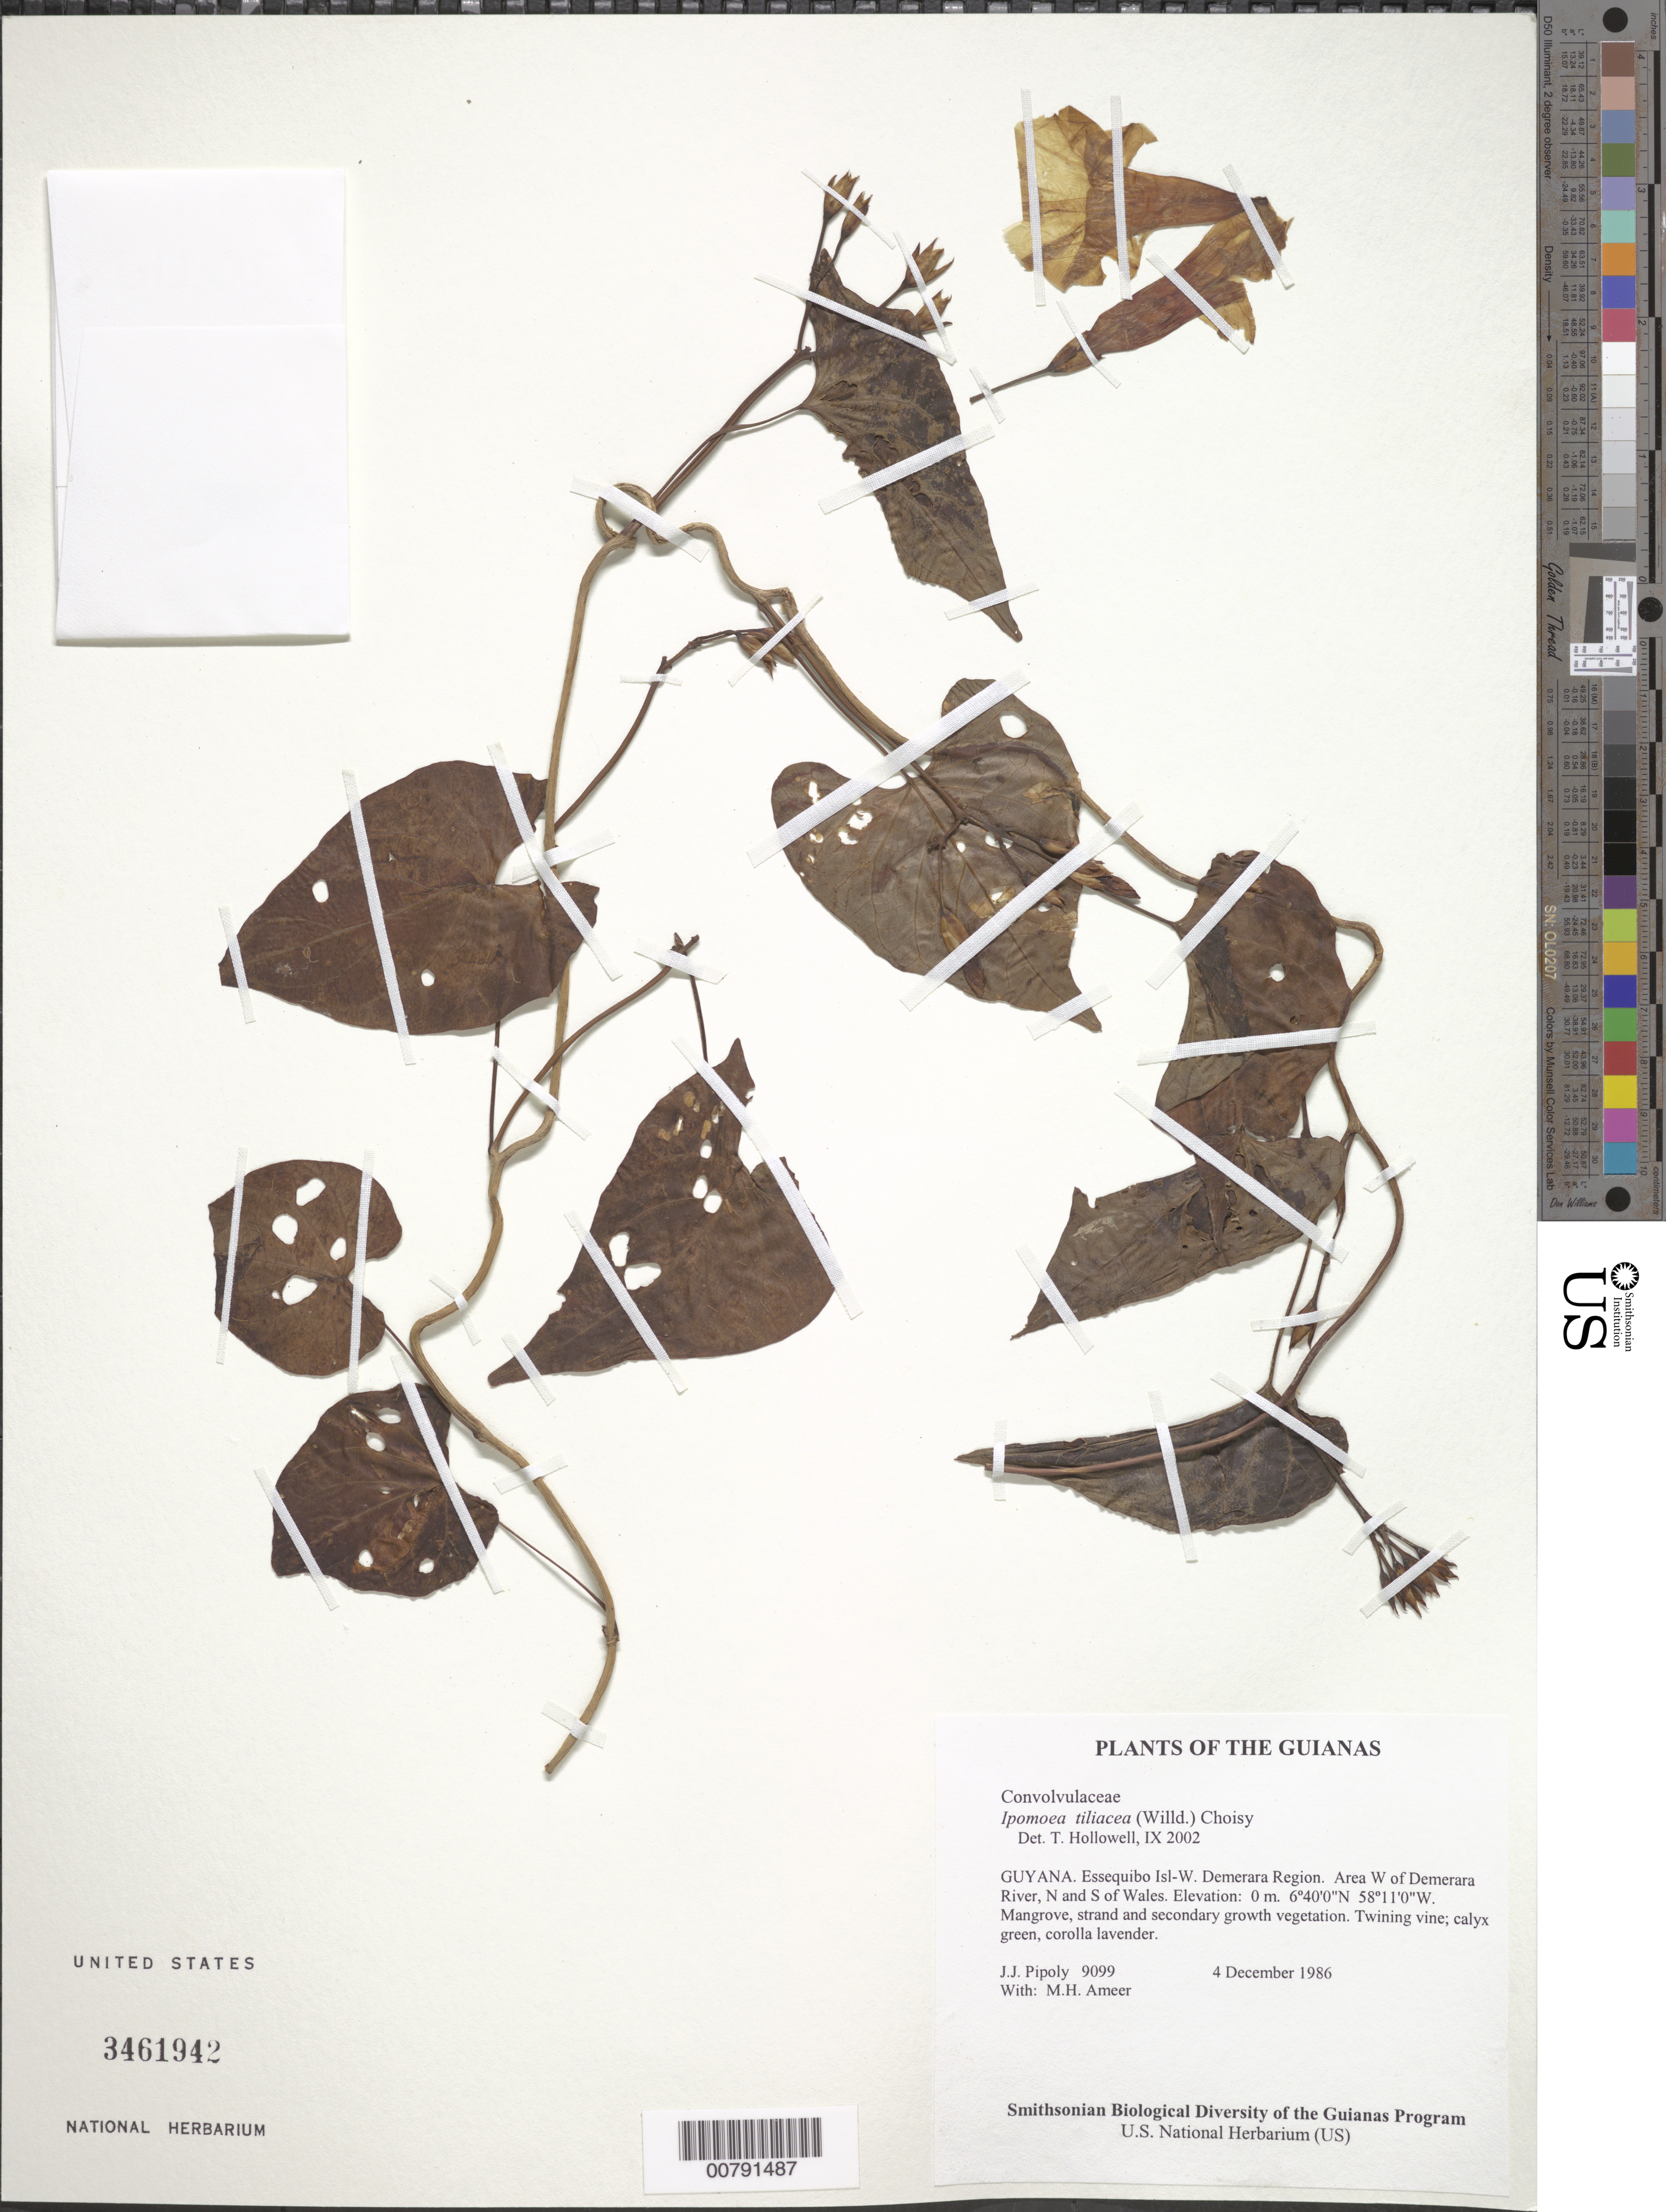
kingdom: Plantae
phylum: Tracheophyta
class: Magnoliopsida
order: Solanales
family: Convolvulaceae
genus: Ipomoea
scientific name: Ipomoea tiliacea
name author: (Willd.) Choisy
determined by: Hollowell, T. H., (BOT), Smithsonian Institution - National Museum of Natural History (UNITED STATES)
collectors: J. J. Pipoly & M. Ameer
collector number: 9099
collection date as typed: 4 December 1986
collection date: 1986-12-04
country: Guyana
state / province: Essequibo Isl-W. Demerara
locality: Area W of Demerara River, N and S of Wales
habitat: Mangrove, strand and secondary growth vegetation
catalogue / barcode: US 3461942